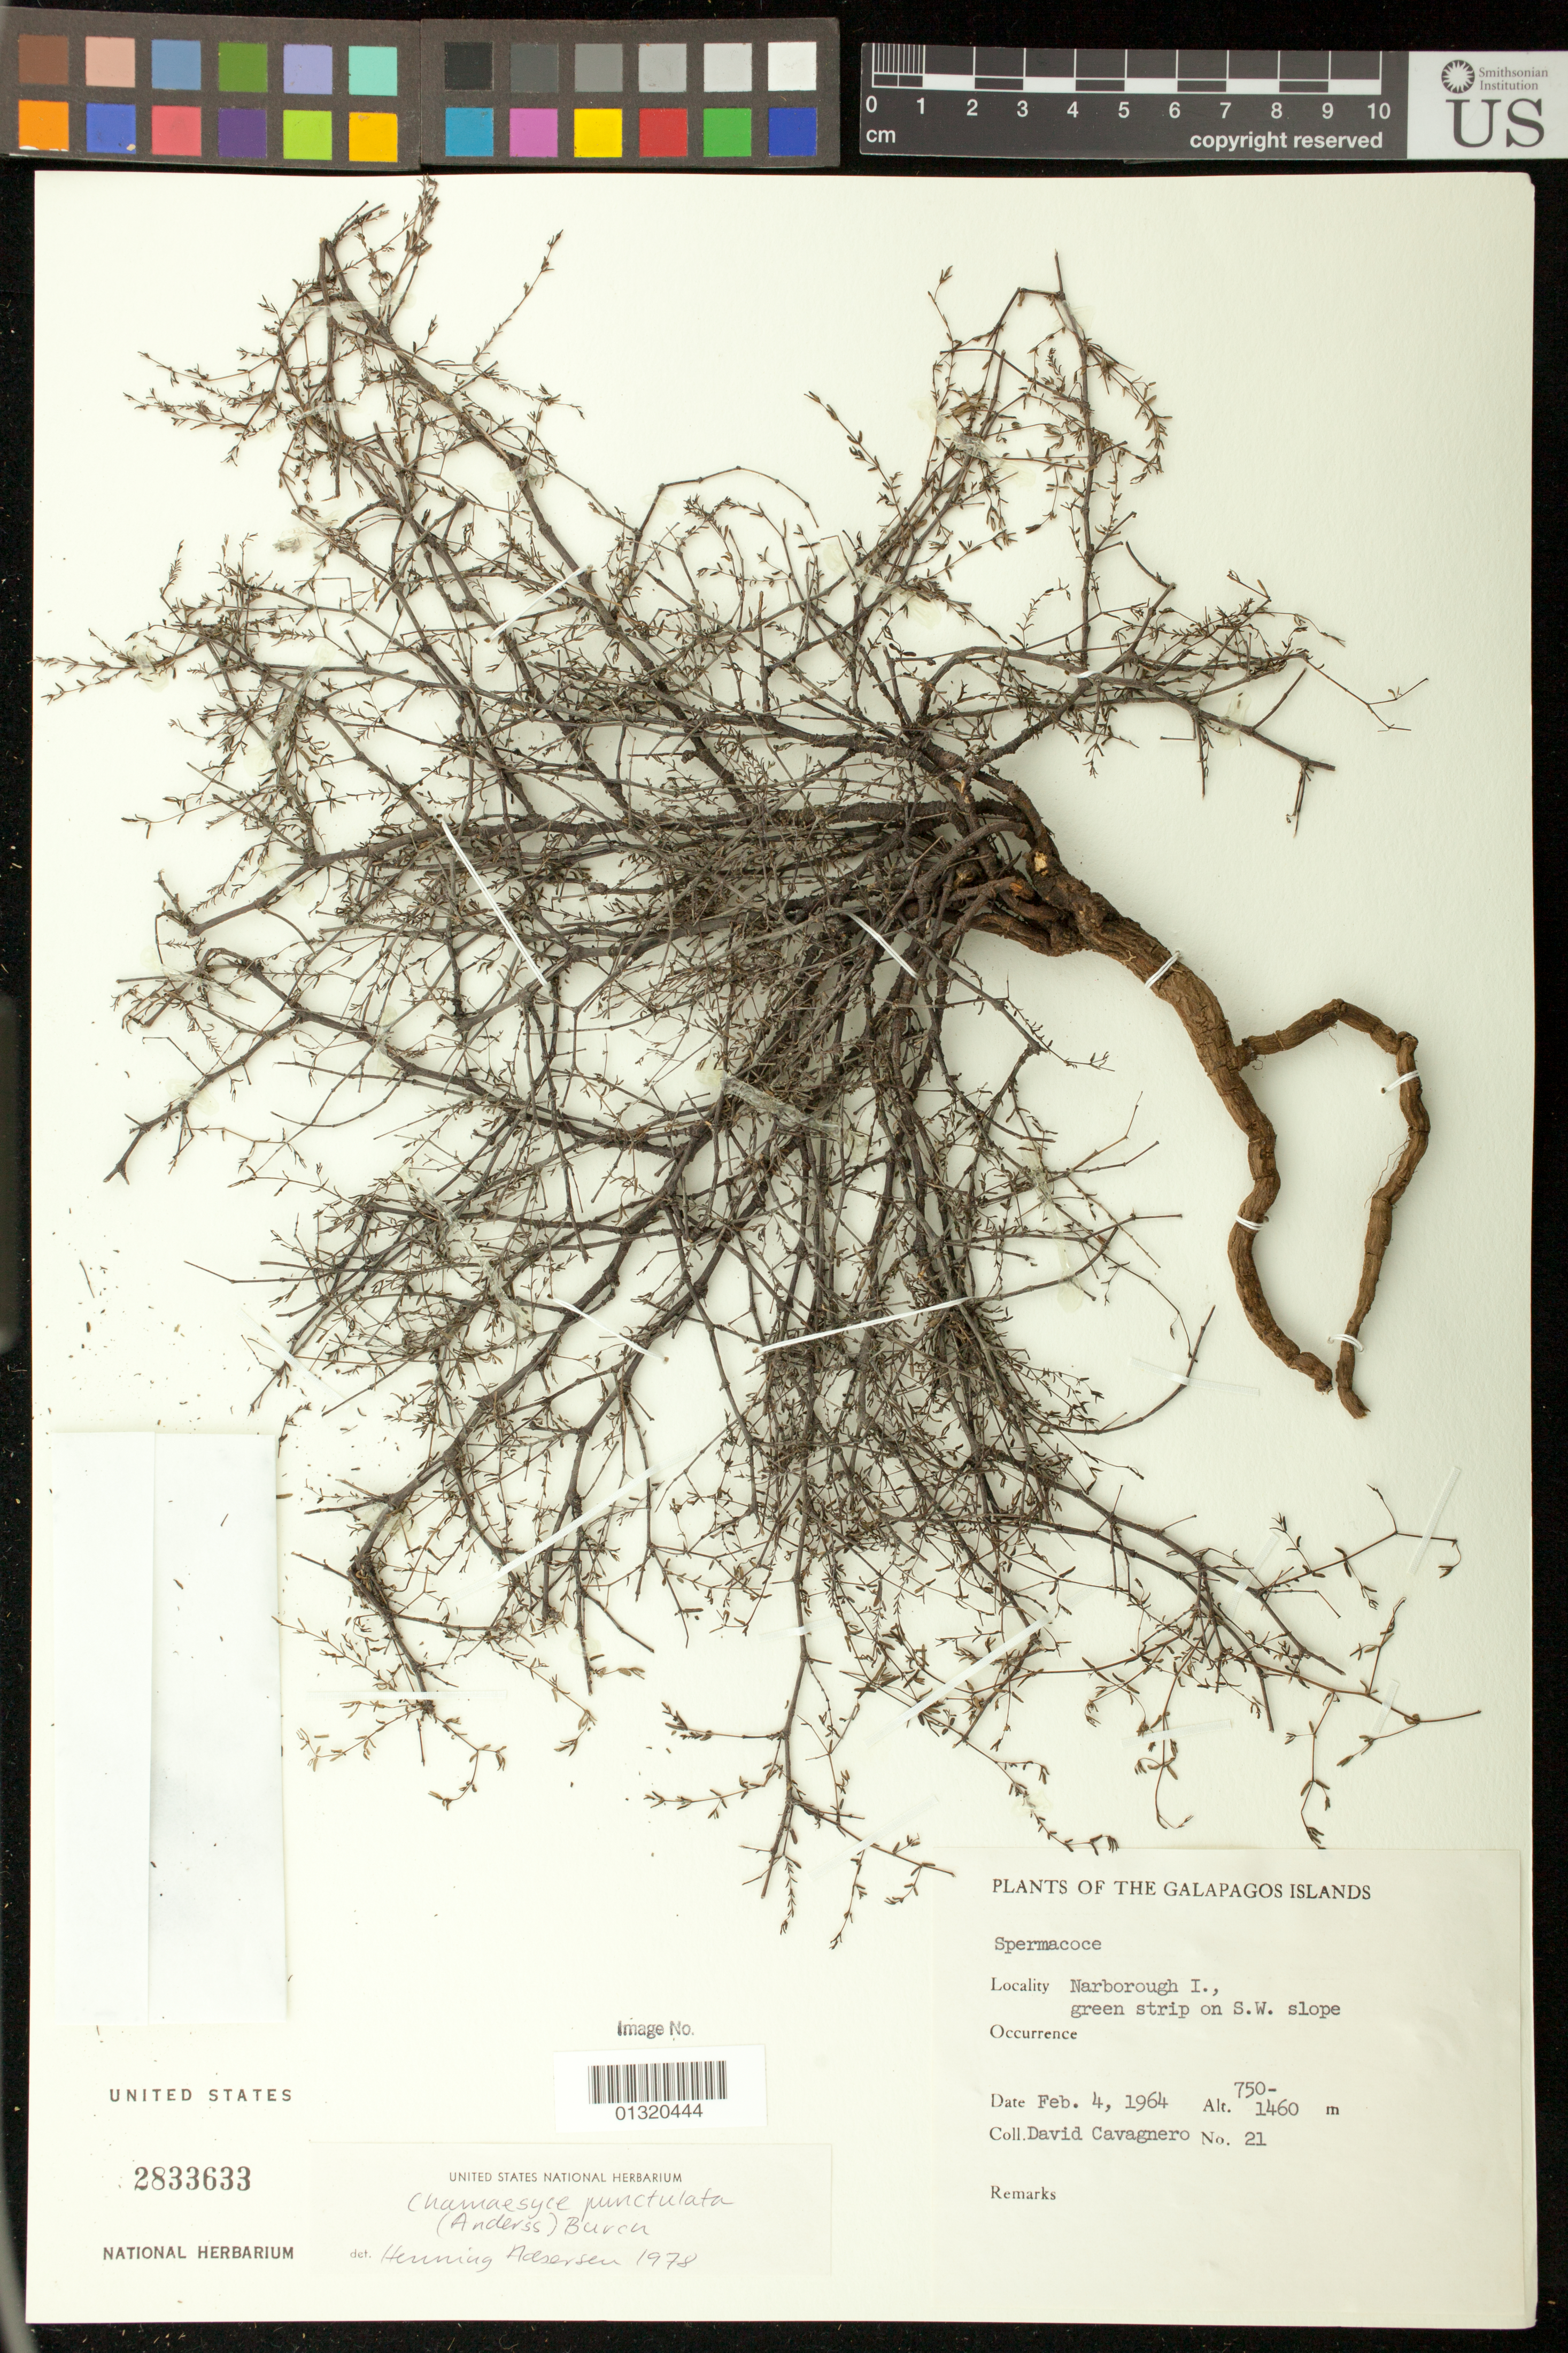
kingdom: Plantae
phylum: Tracheophyta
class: Magnoliopsida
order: Malpighiales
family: Euphorbiaceae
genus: Euphorbia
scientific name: Euphorbia punctulata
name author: Andersson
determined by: Strong, Mark T., (BOT), Smithsonian Institution - National Museum of Natural History (UNITED STATES)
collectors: D. Cavagnero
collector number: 21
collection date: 1964-02-04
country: Ecuador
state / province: Colón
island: Fernandina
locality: Narborough I.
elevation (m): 750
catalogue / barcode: US 2833633